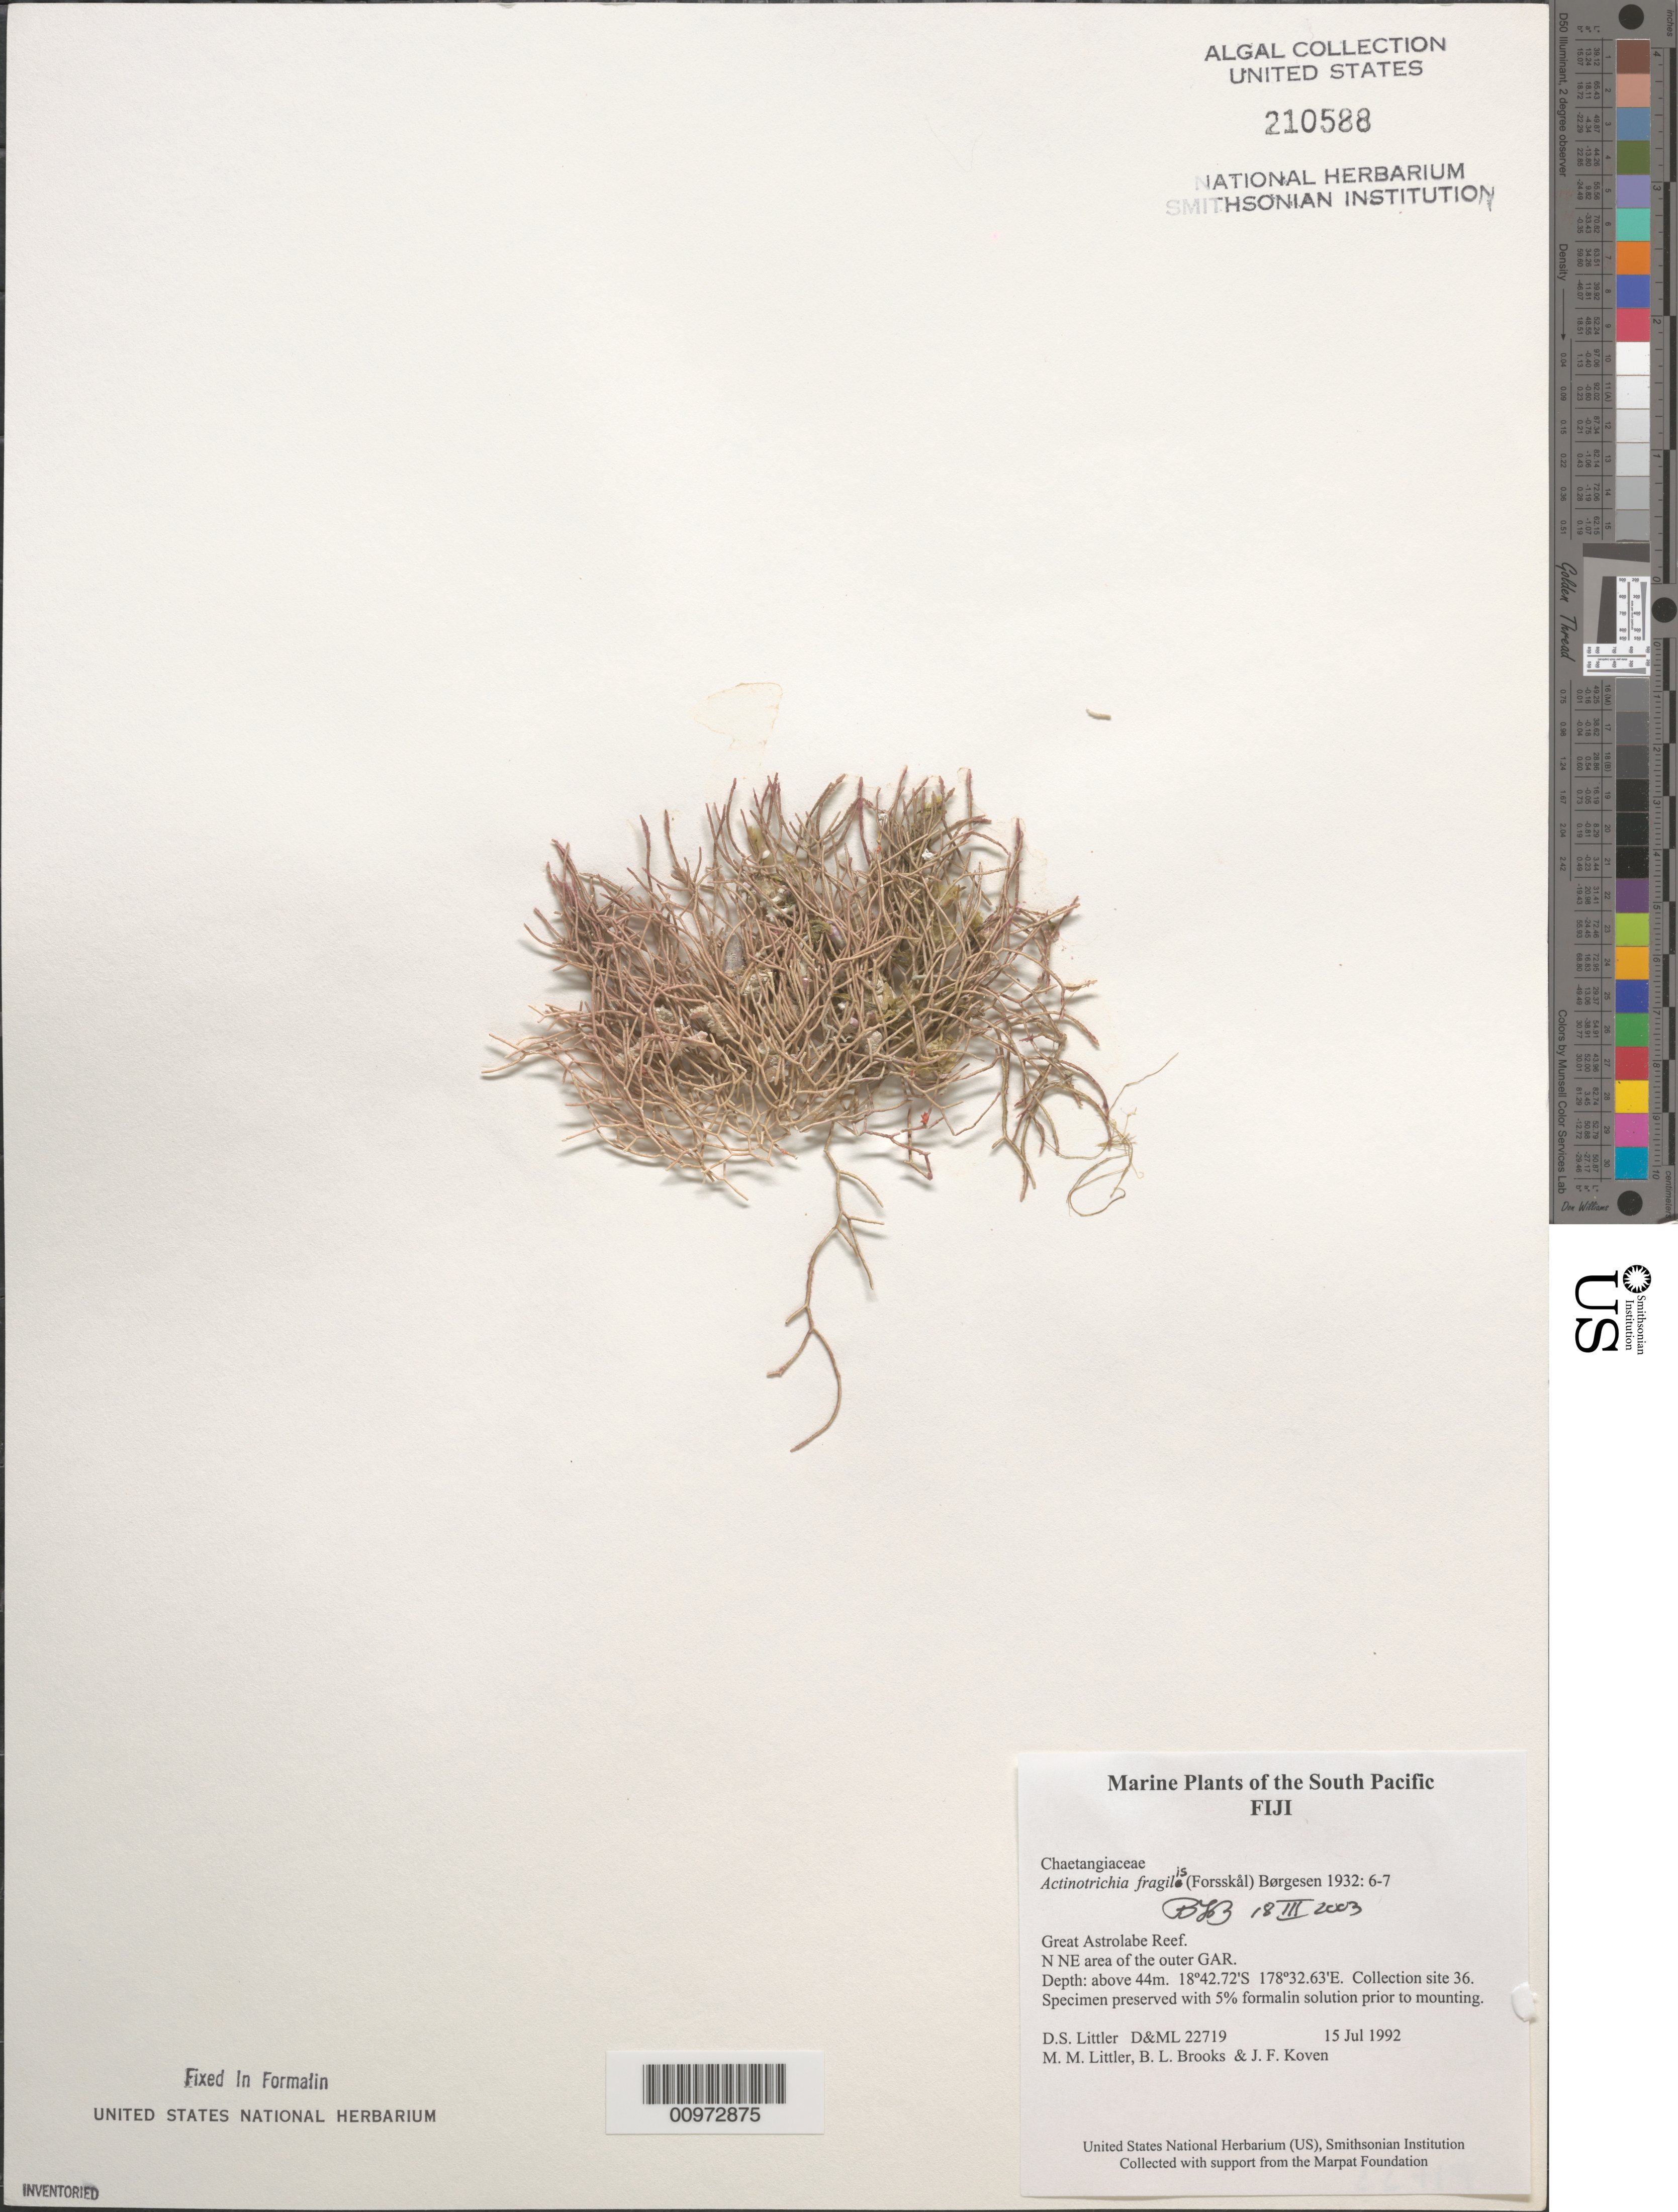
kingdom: Plantae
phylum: Rhodophyta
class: Florideophyceae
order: Nemaliales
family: Galaxauraceae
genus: Actinotrichia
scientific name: Actinotrichia fragilis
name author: (Forssk.) Børgesen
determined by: Brooks, B. L., (BOT), Smithsonian Institution - National Museum of Natural History (UNITED STATES)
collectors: D. S. Littler, M. M. Littler, B. Brooks & J. Koven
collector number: D&ML 22719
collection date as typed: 15 Jul 1992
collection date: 1992-07-15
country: Fiji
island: Great Astrolabe Reef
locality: Great Astrolabe Reef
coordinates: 18 42.72'S, 178 32.63'E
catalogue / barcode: US 210588